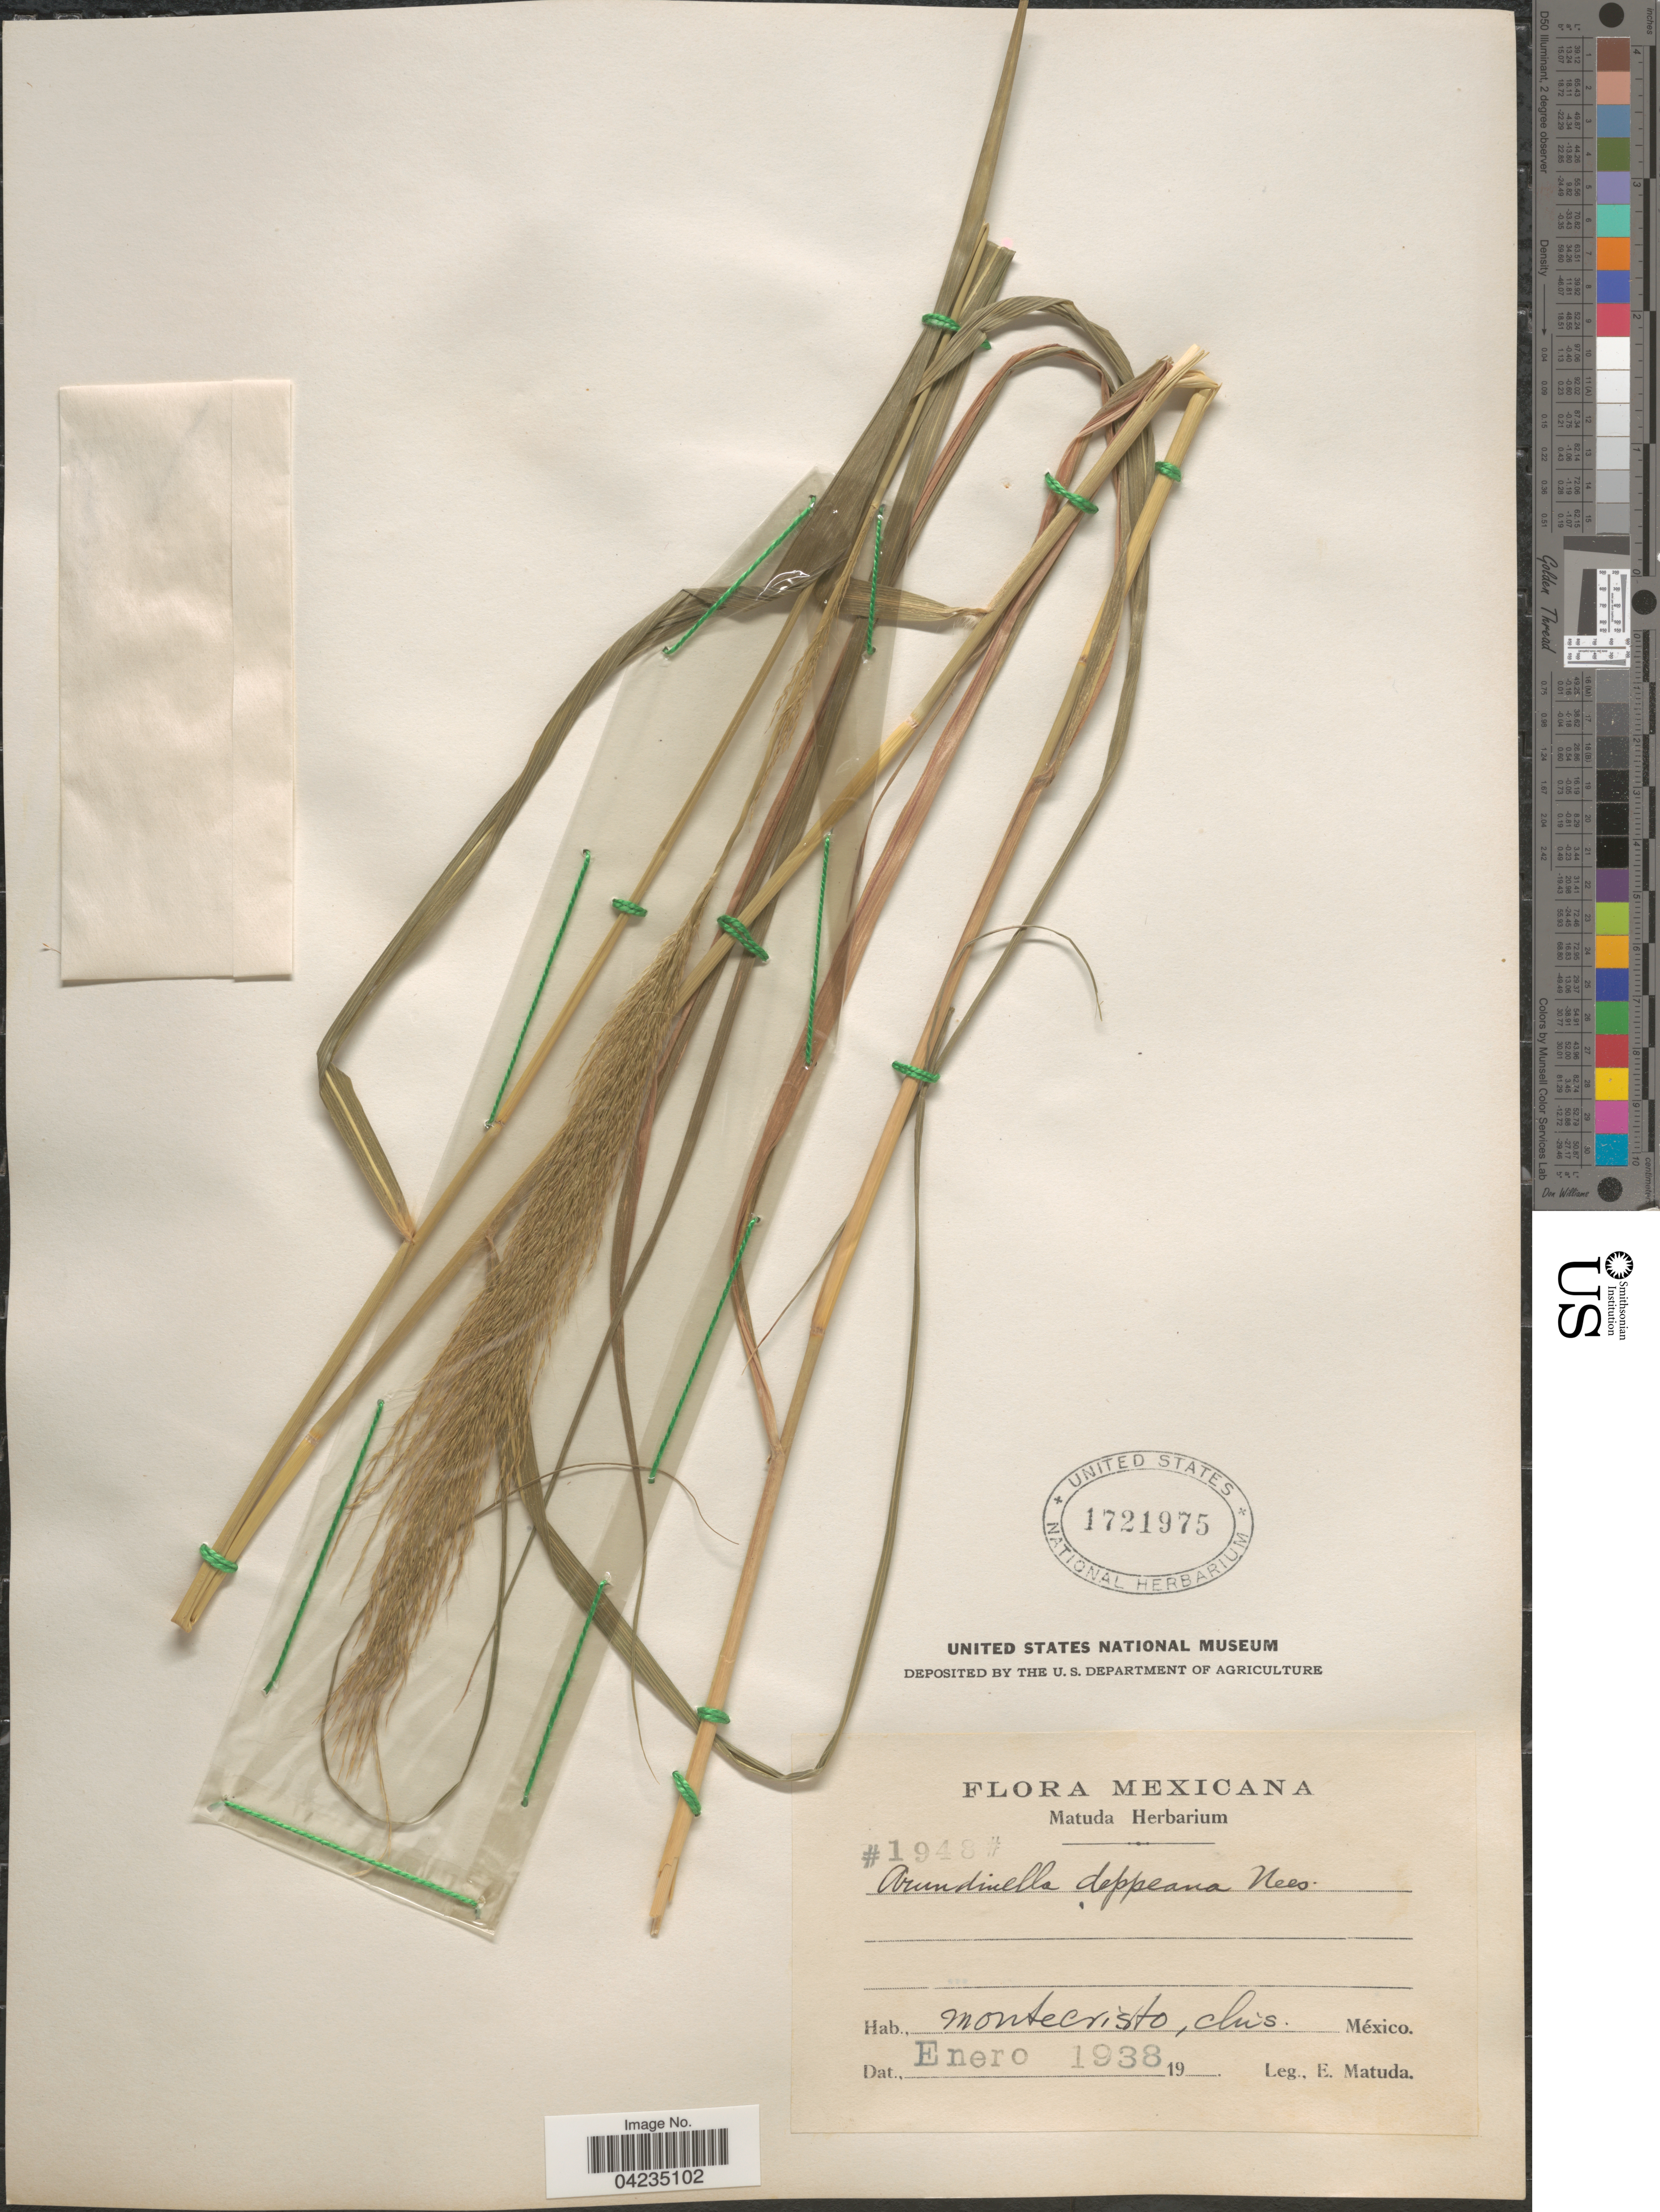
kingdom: Plantae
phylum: Tracheophyta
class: Liliopsida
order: Poales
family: Poaceae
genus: Arundinella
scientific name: Arundinella deppeana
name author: Nees ex Steud.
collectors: E. Matuda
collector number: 1948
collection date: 1938-01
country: Mexico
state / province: Chiapas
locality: Montecristo.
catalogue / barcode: US 1721975